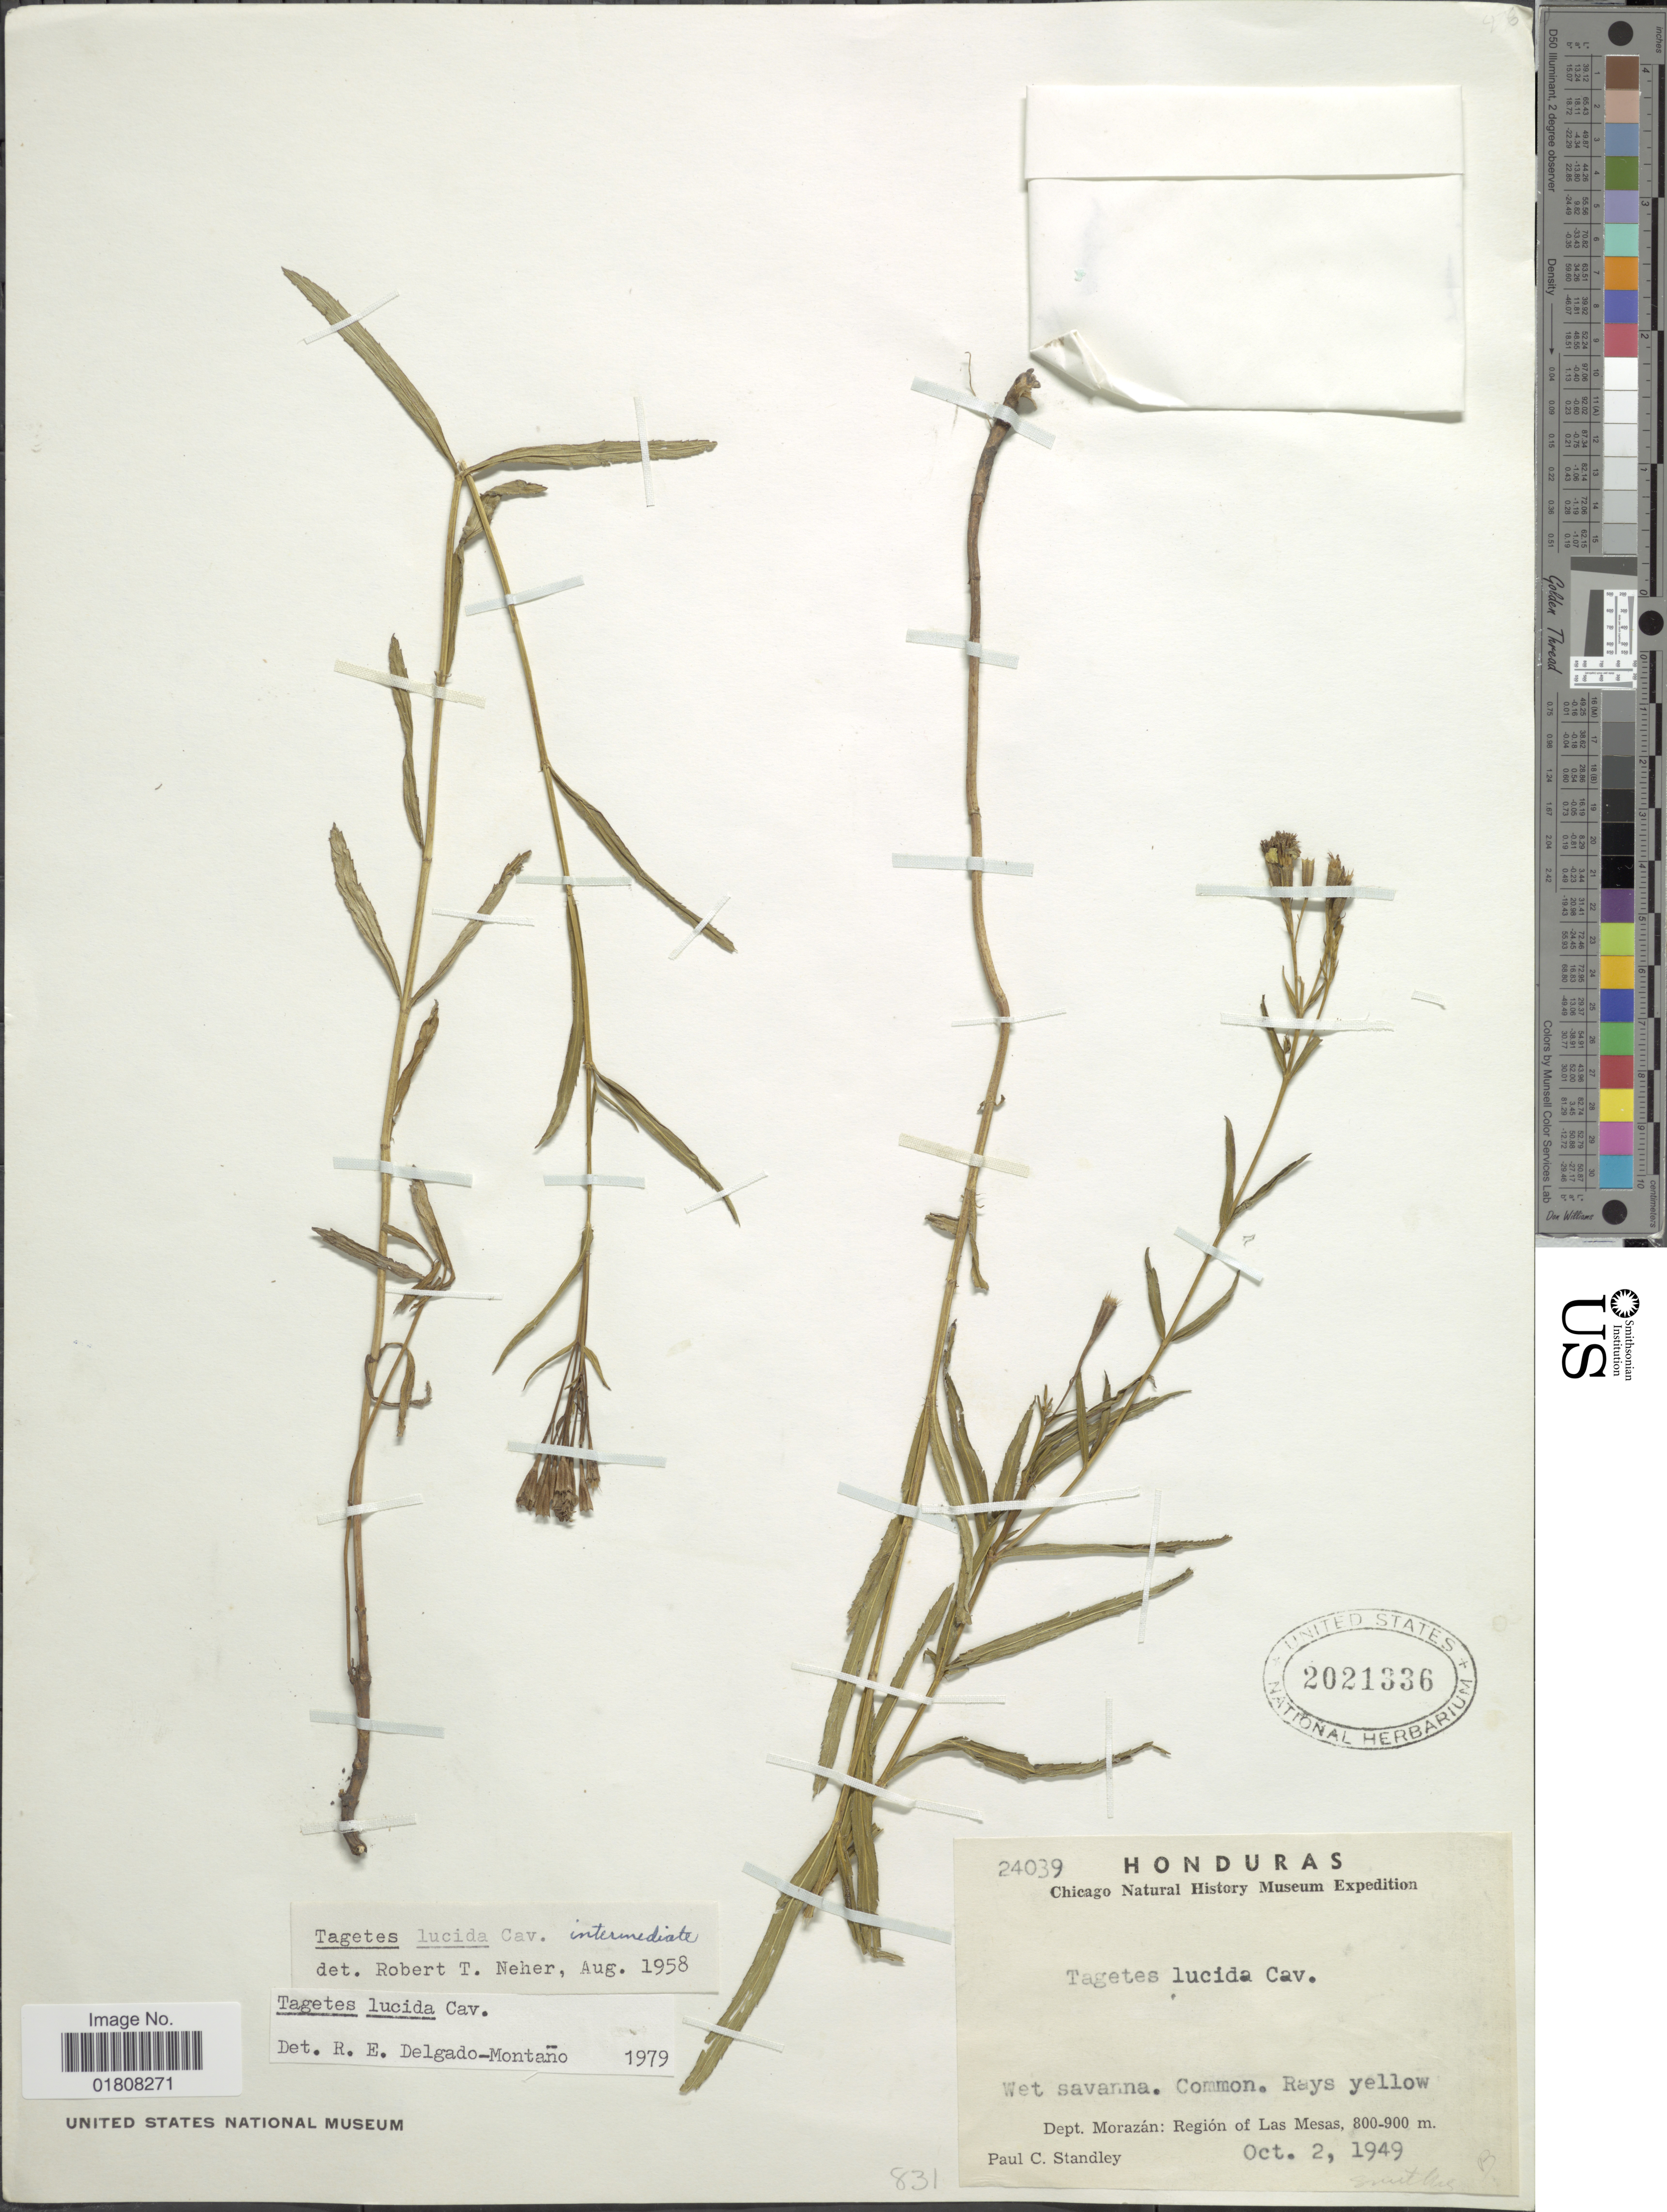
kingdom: Plantae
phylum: Tracheophyta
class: Magnoliopsida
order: Asterales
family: Asteraceae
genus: Tagetes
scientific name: Tagetes lucida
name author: Cav.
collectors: P. C. Standley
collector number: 24039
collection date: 1949-10-02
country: Honduras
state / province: Fco. Morazán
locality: Dept. Morazan, Region of Las Mesas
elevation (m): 800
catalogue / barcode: US 2021336